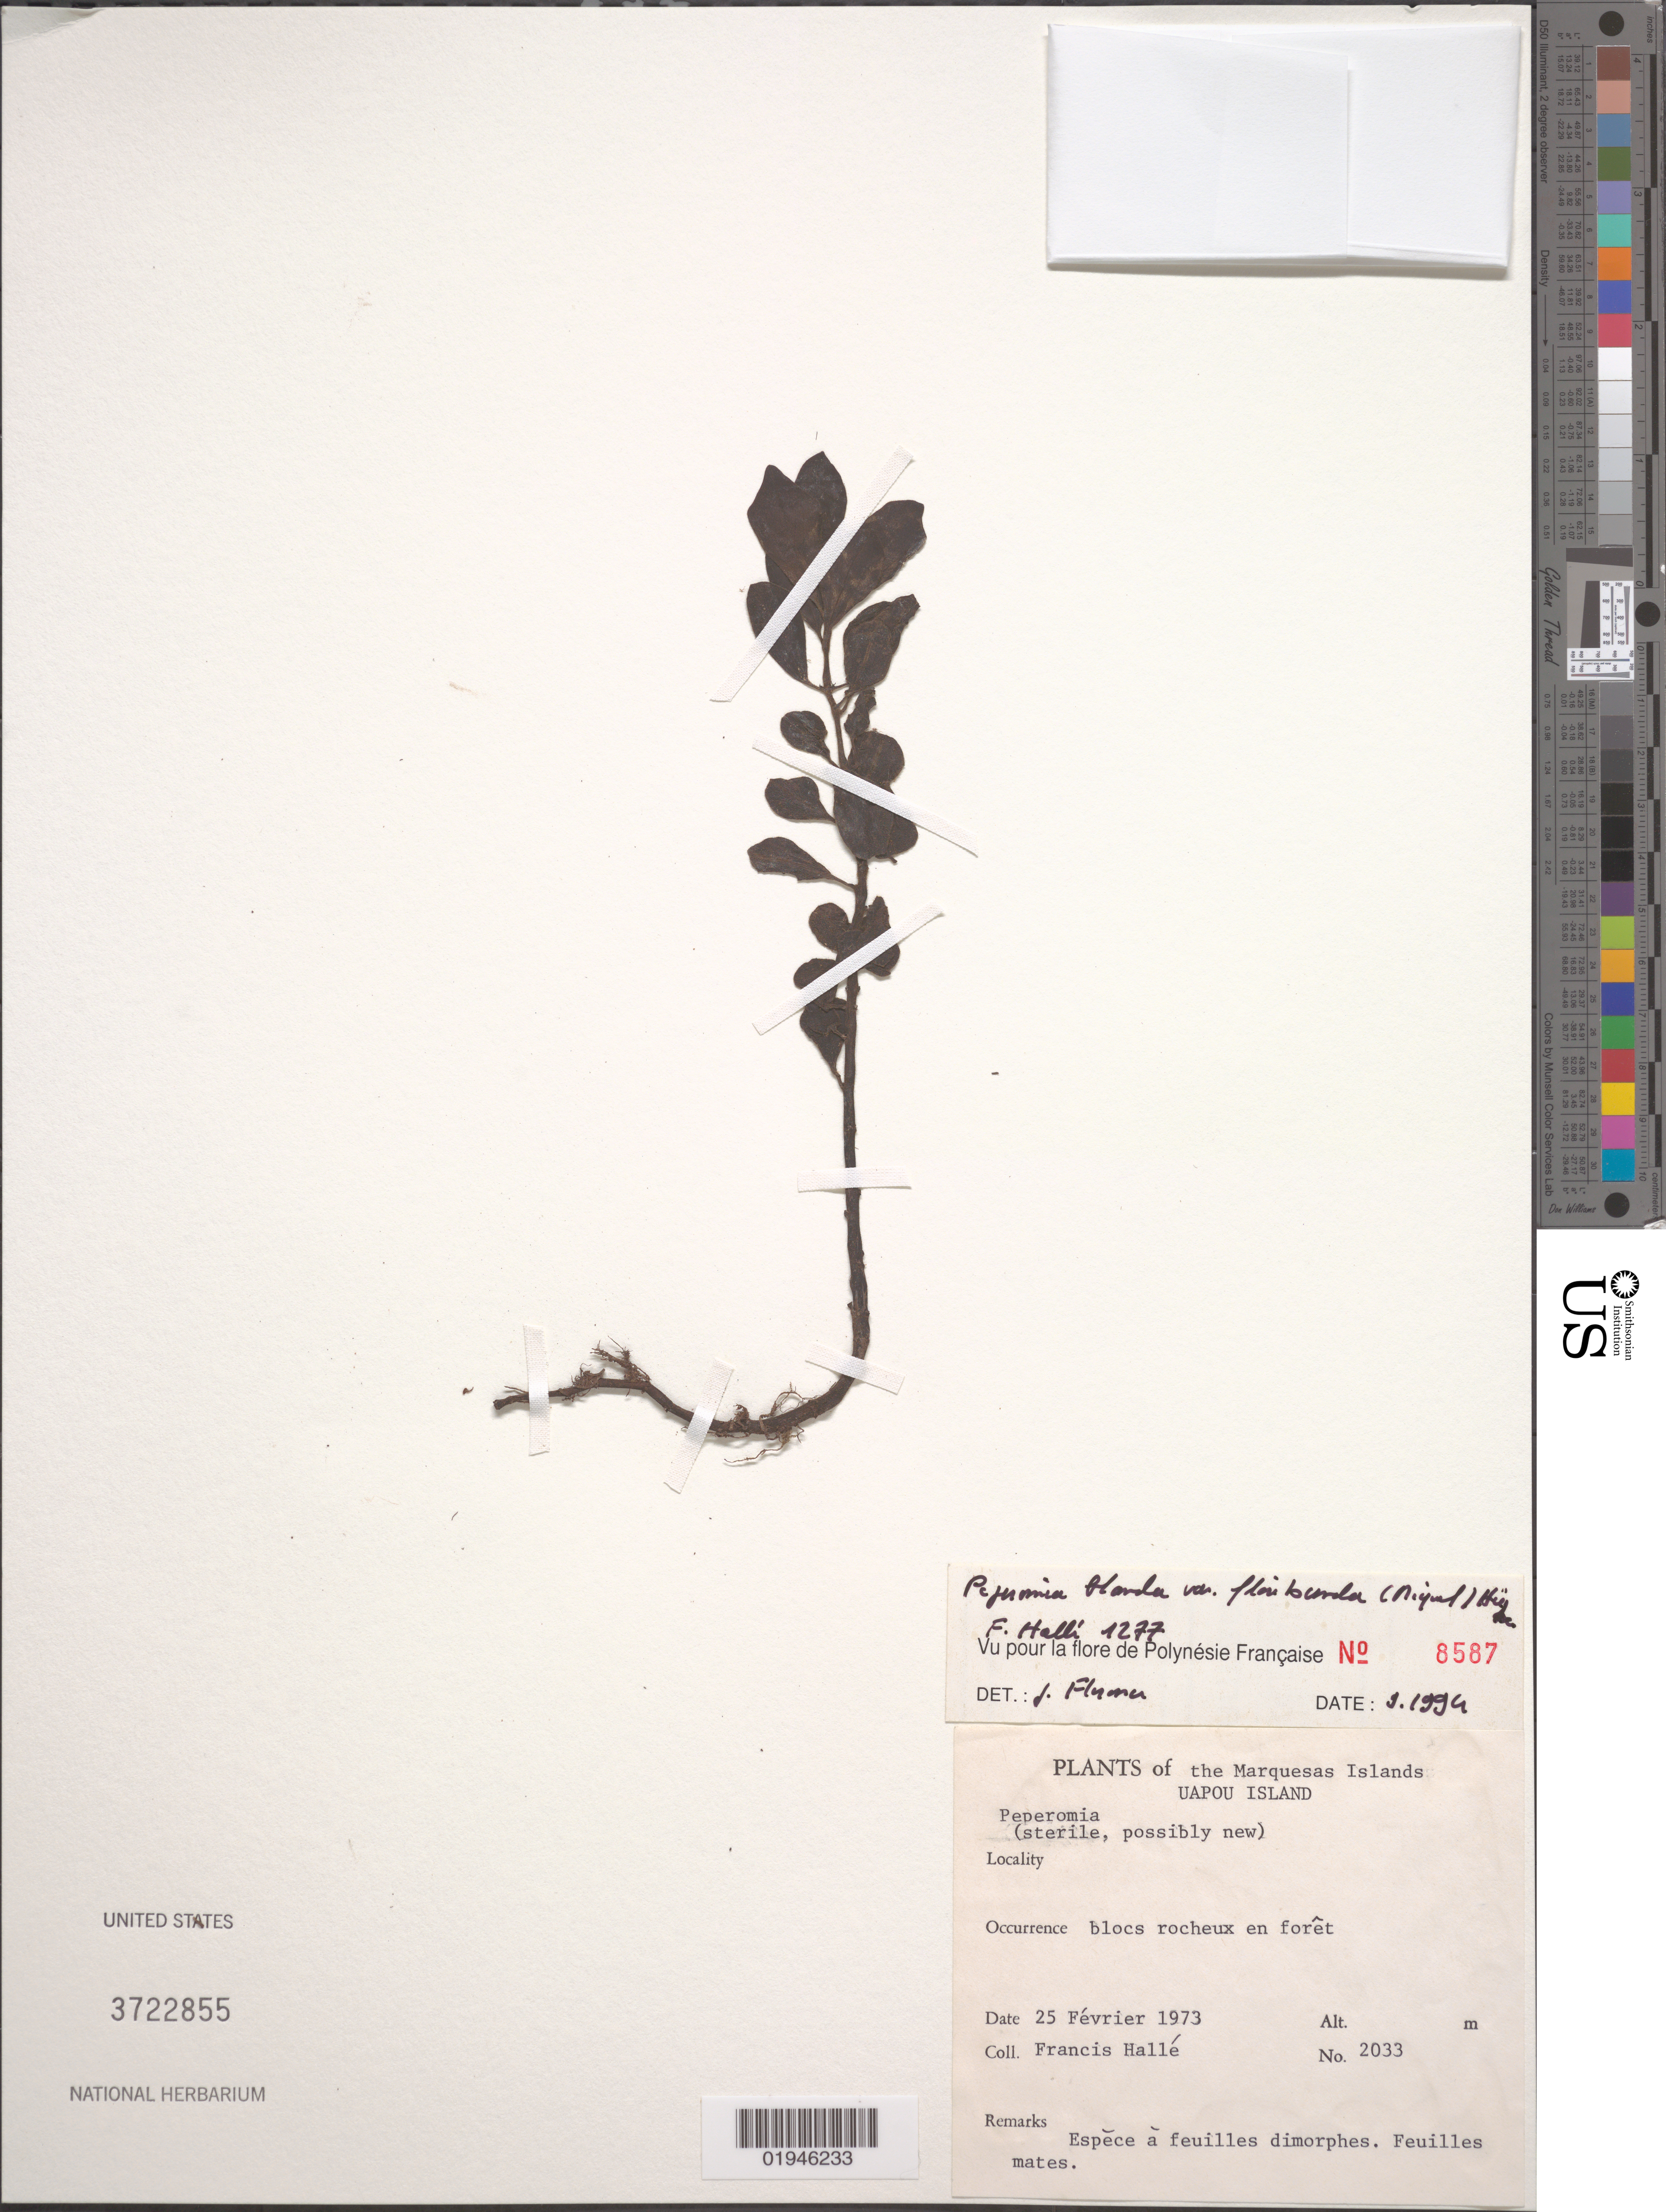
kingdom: Plantae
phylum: Tracheophyta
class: Magnoliopsida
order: Piperales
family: Piperaceae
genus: Peperomia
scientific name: Peperomia leptostachya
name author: Hook. & Arn.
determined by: Wagner, W. L., (BOT), Smithsonian Institution - National Museum of Natural History (UNITED STATES)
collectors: F. Hallé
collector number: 2033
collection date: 1973-02-25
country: French Polynesia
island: Ua Pou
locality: s.l.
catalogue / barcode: US 3722855